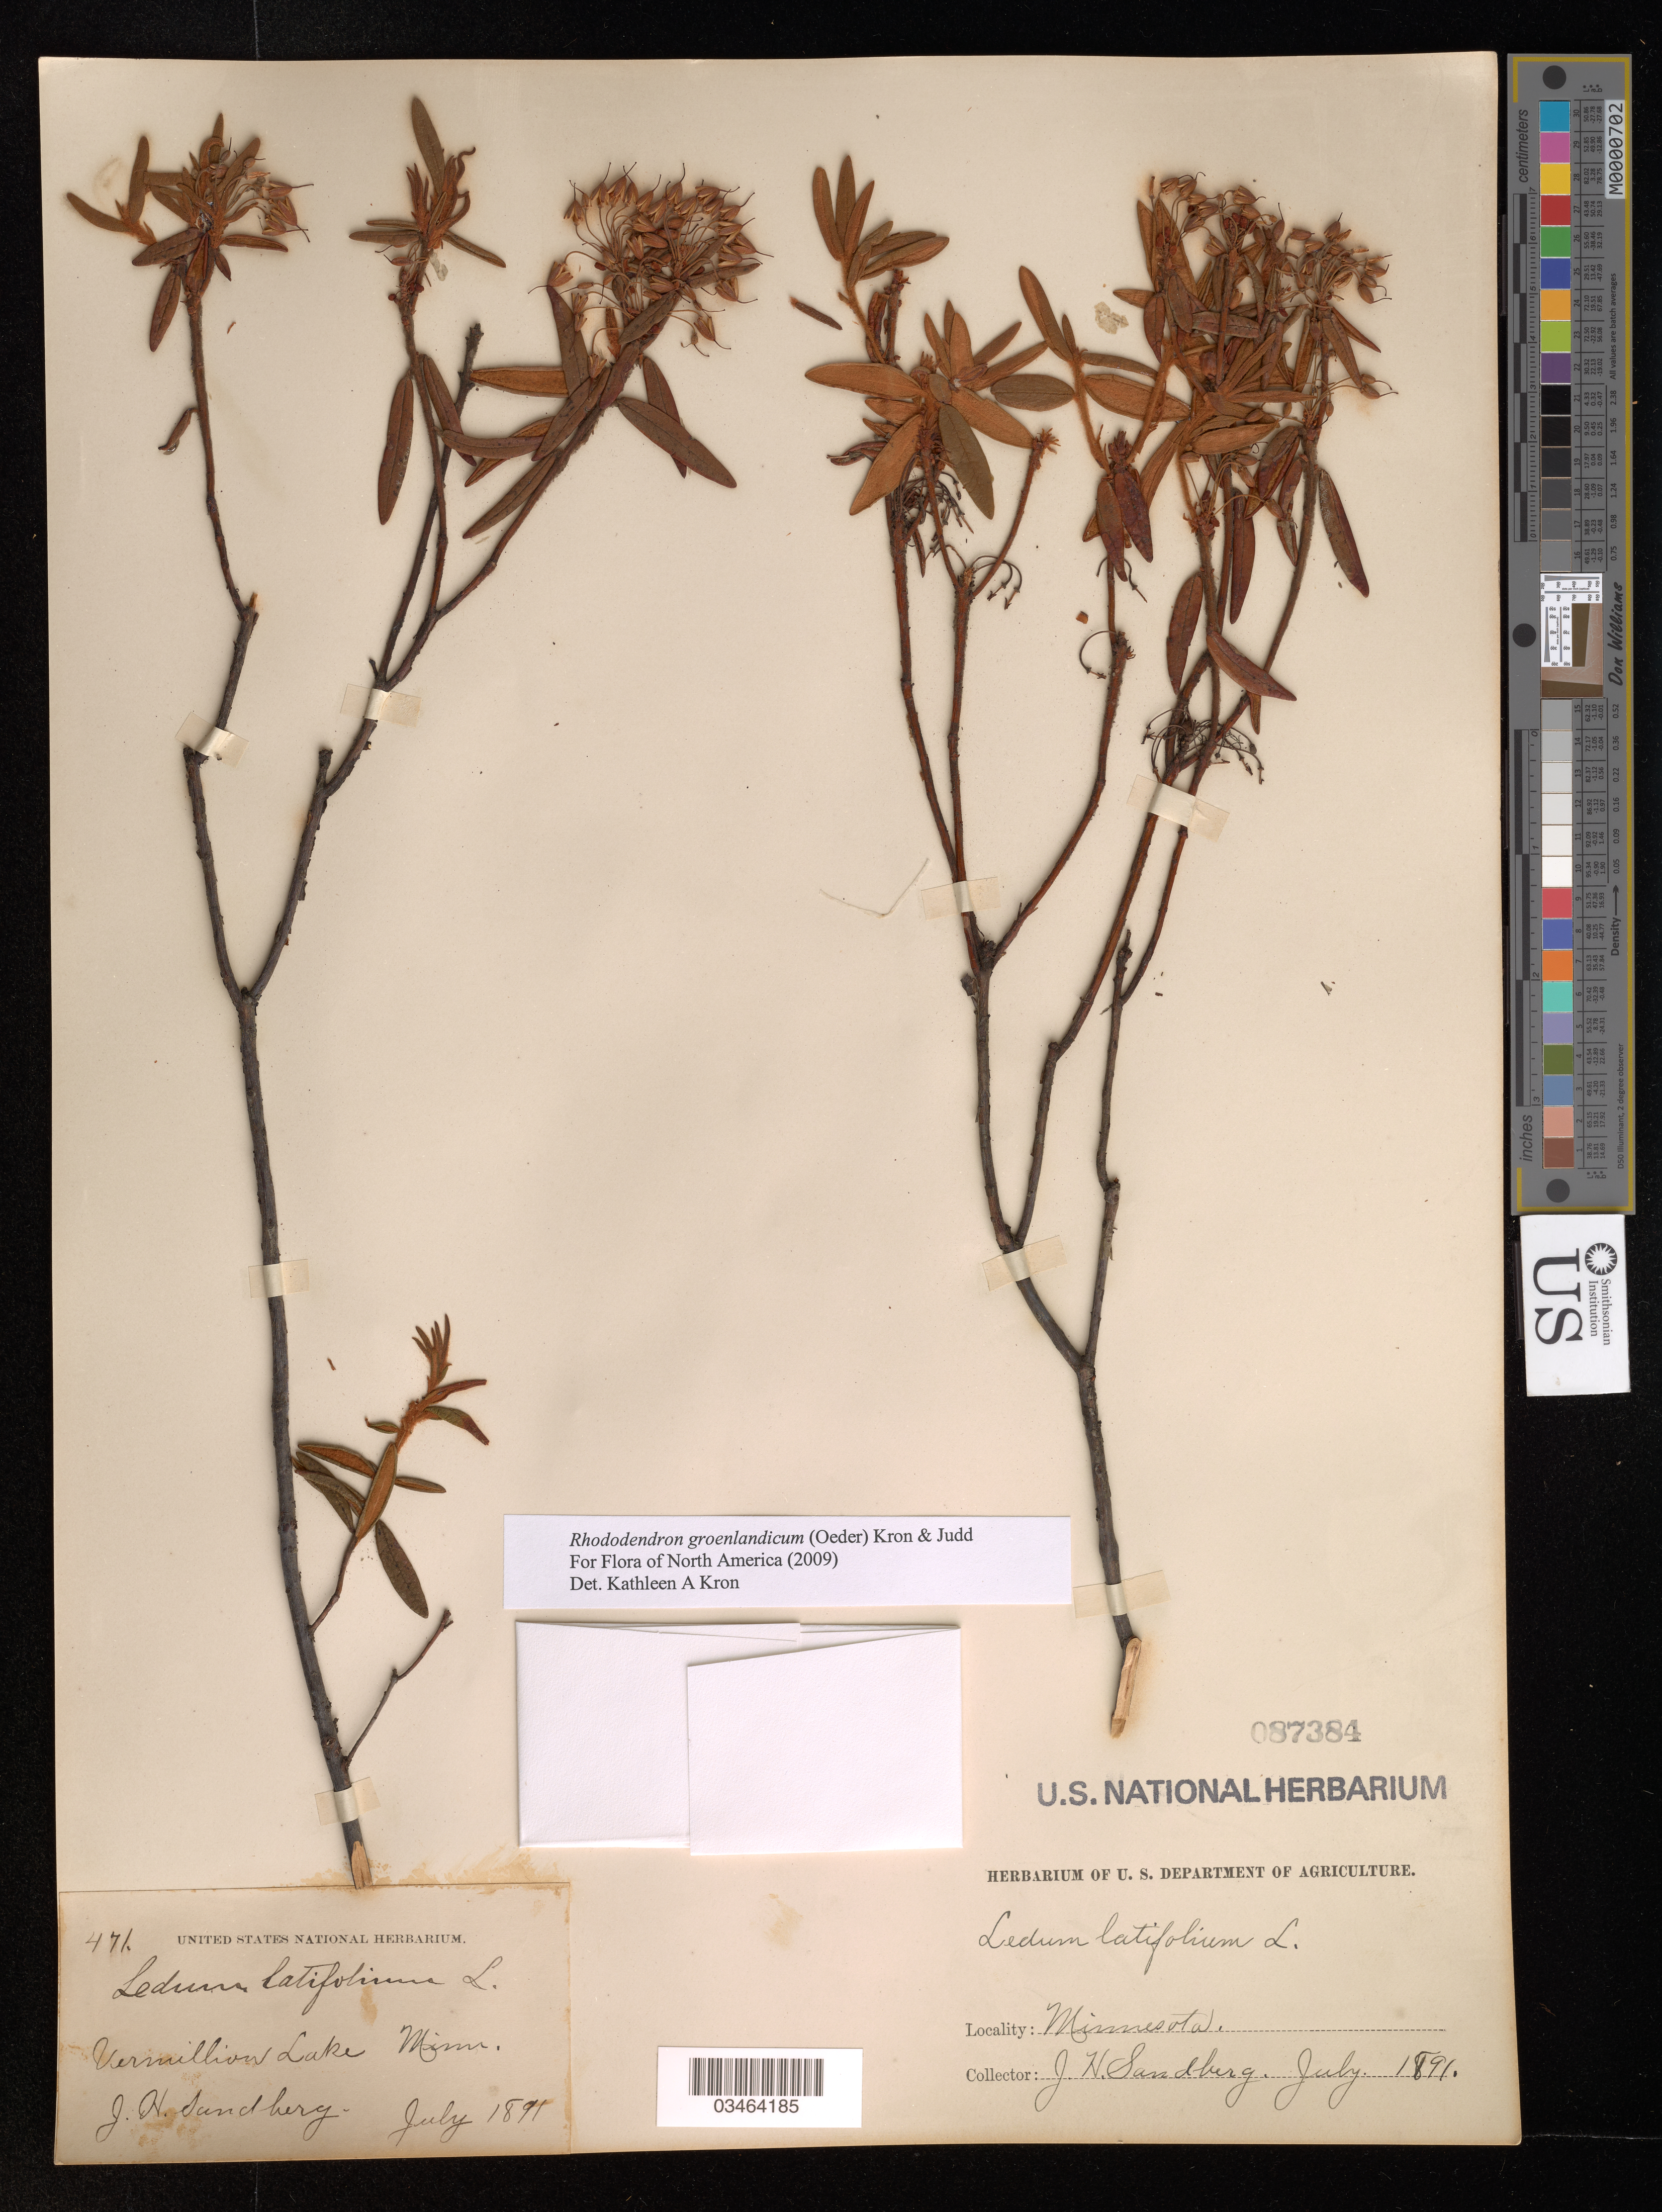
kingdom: Plantae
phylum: Tracheophyta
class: Magnoliopsida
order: Ericales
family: Ericaceae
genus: Rhododendron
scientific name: Rhododendron groenlandicum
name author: (Oeder) Kron & Judd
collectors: J. Sandberg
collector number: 471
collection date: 1891-07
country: United States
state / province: Minnesota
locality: Vermillion Lake.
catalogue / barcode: US 87384